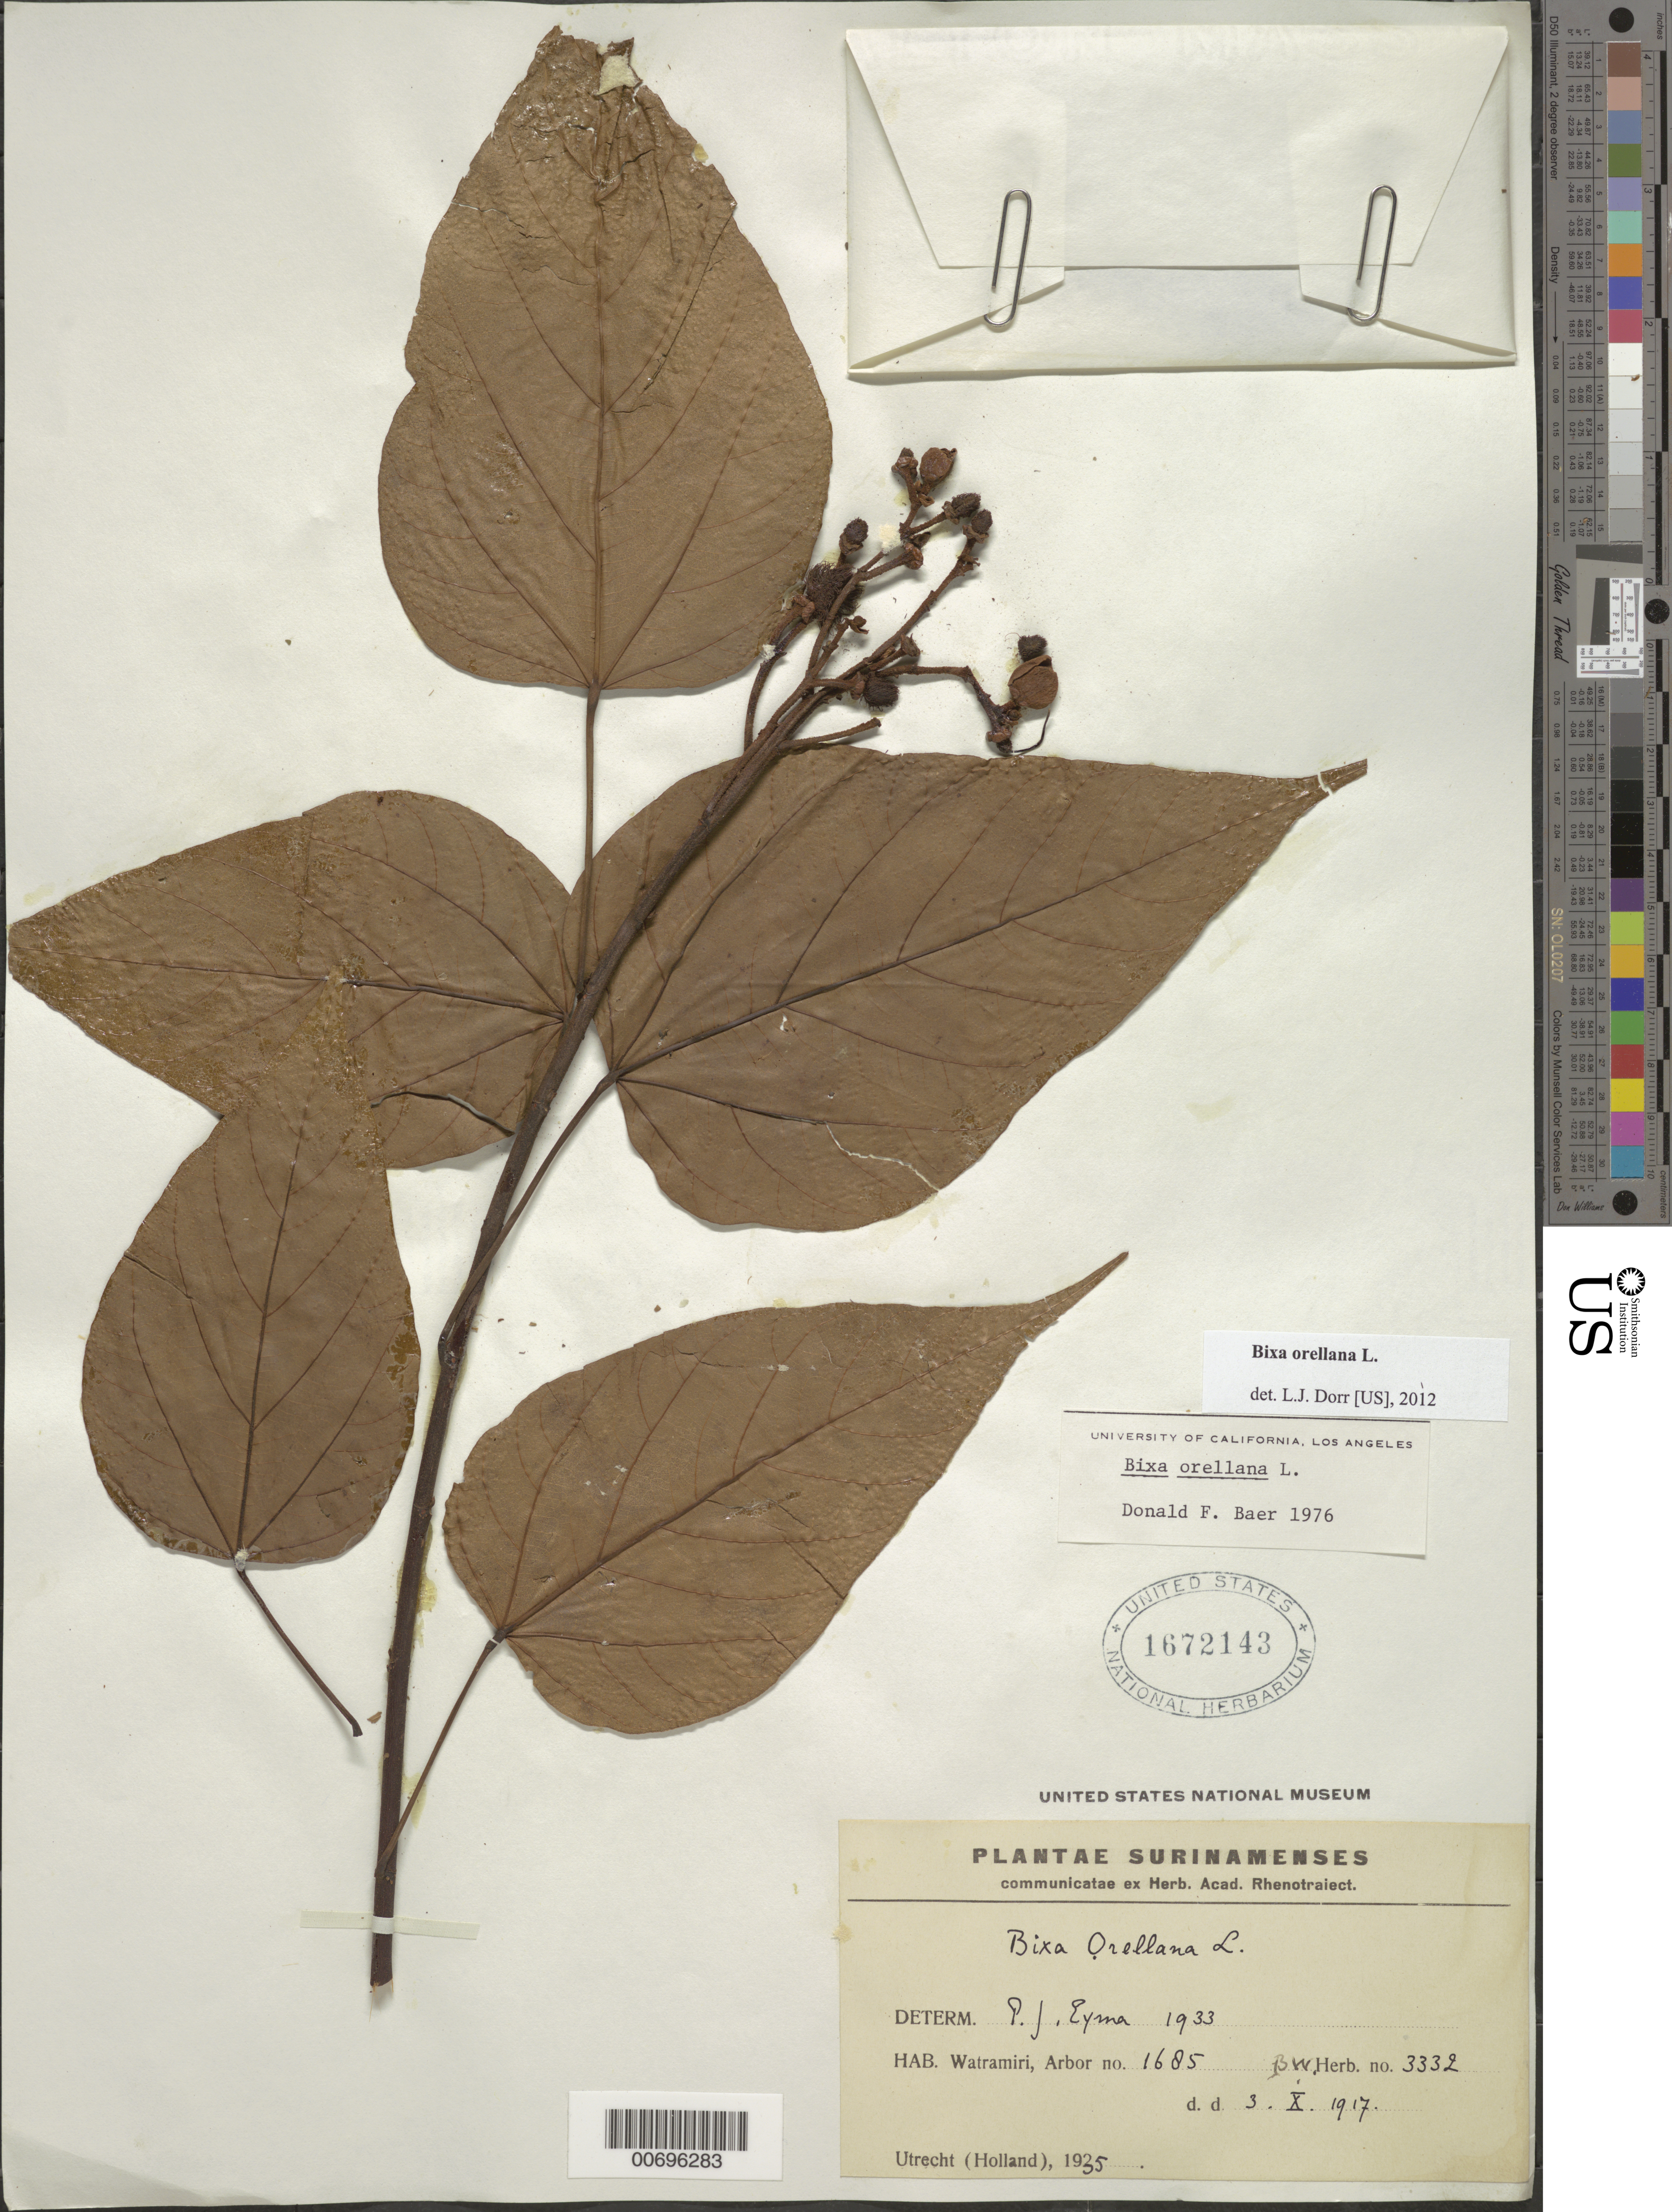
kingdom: Plantae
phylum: Tracheophyta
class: Magnoliopsida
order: Malvales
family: Bixaceae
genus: Bixa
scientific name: Bixa orellana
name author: L.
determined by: Baer, D. F.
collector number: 3332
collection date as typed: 3-Oct-17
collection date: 1917-10-03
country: Suriname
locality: Watramiri, Forest Reserve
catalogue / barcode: US 1672143